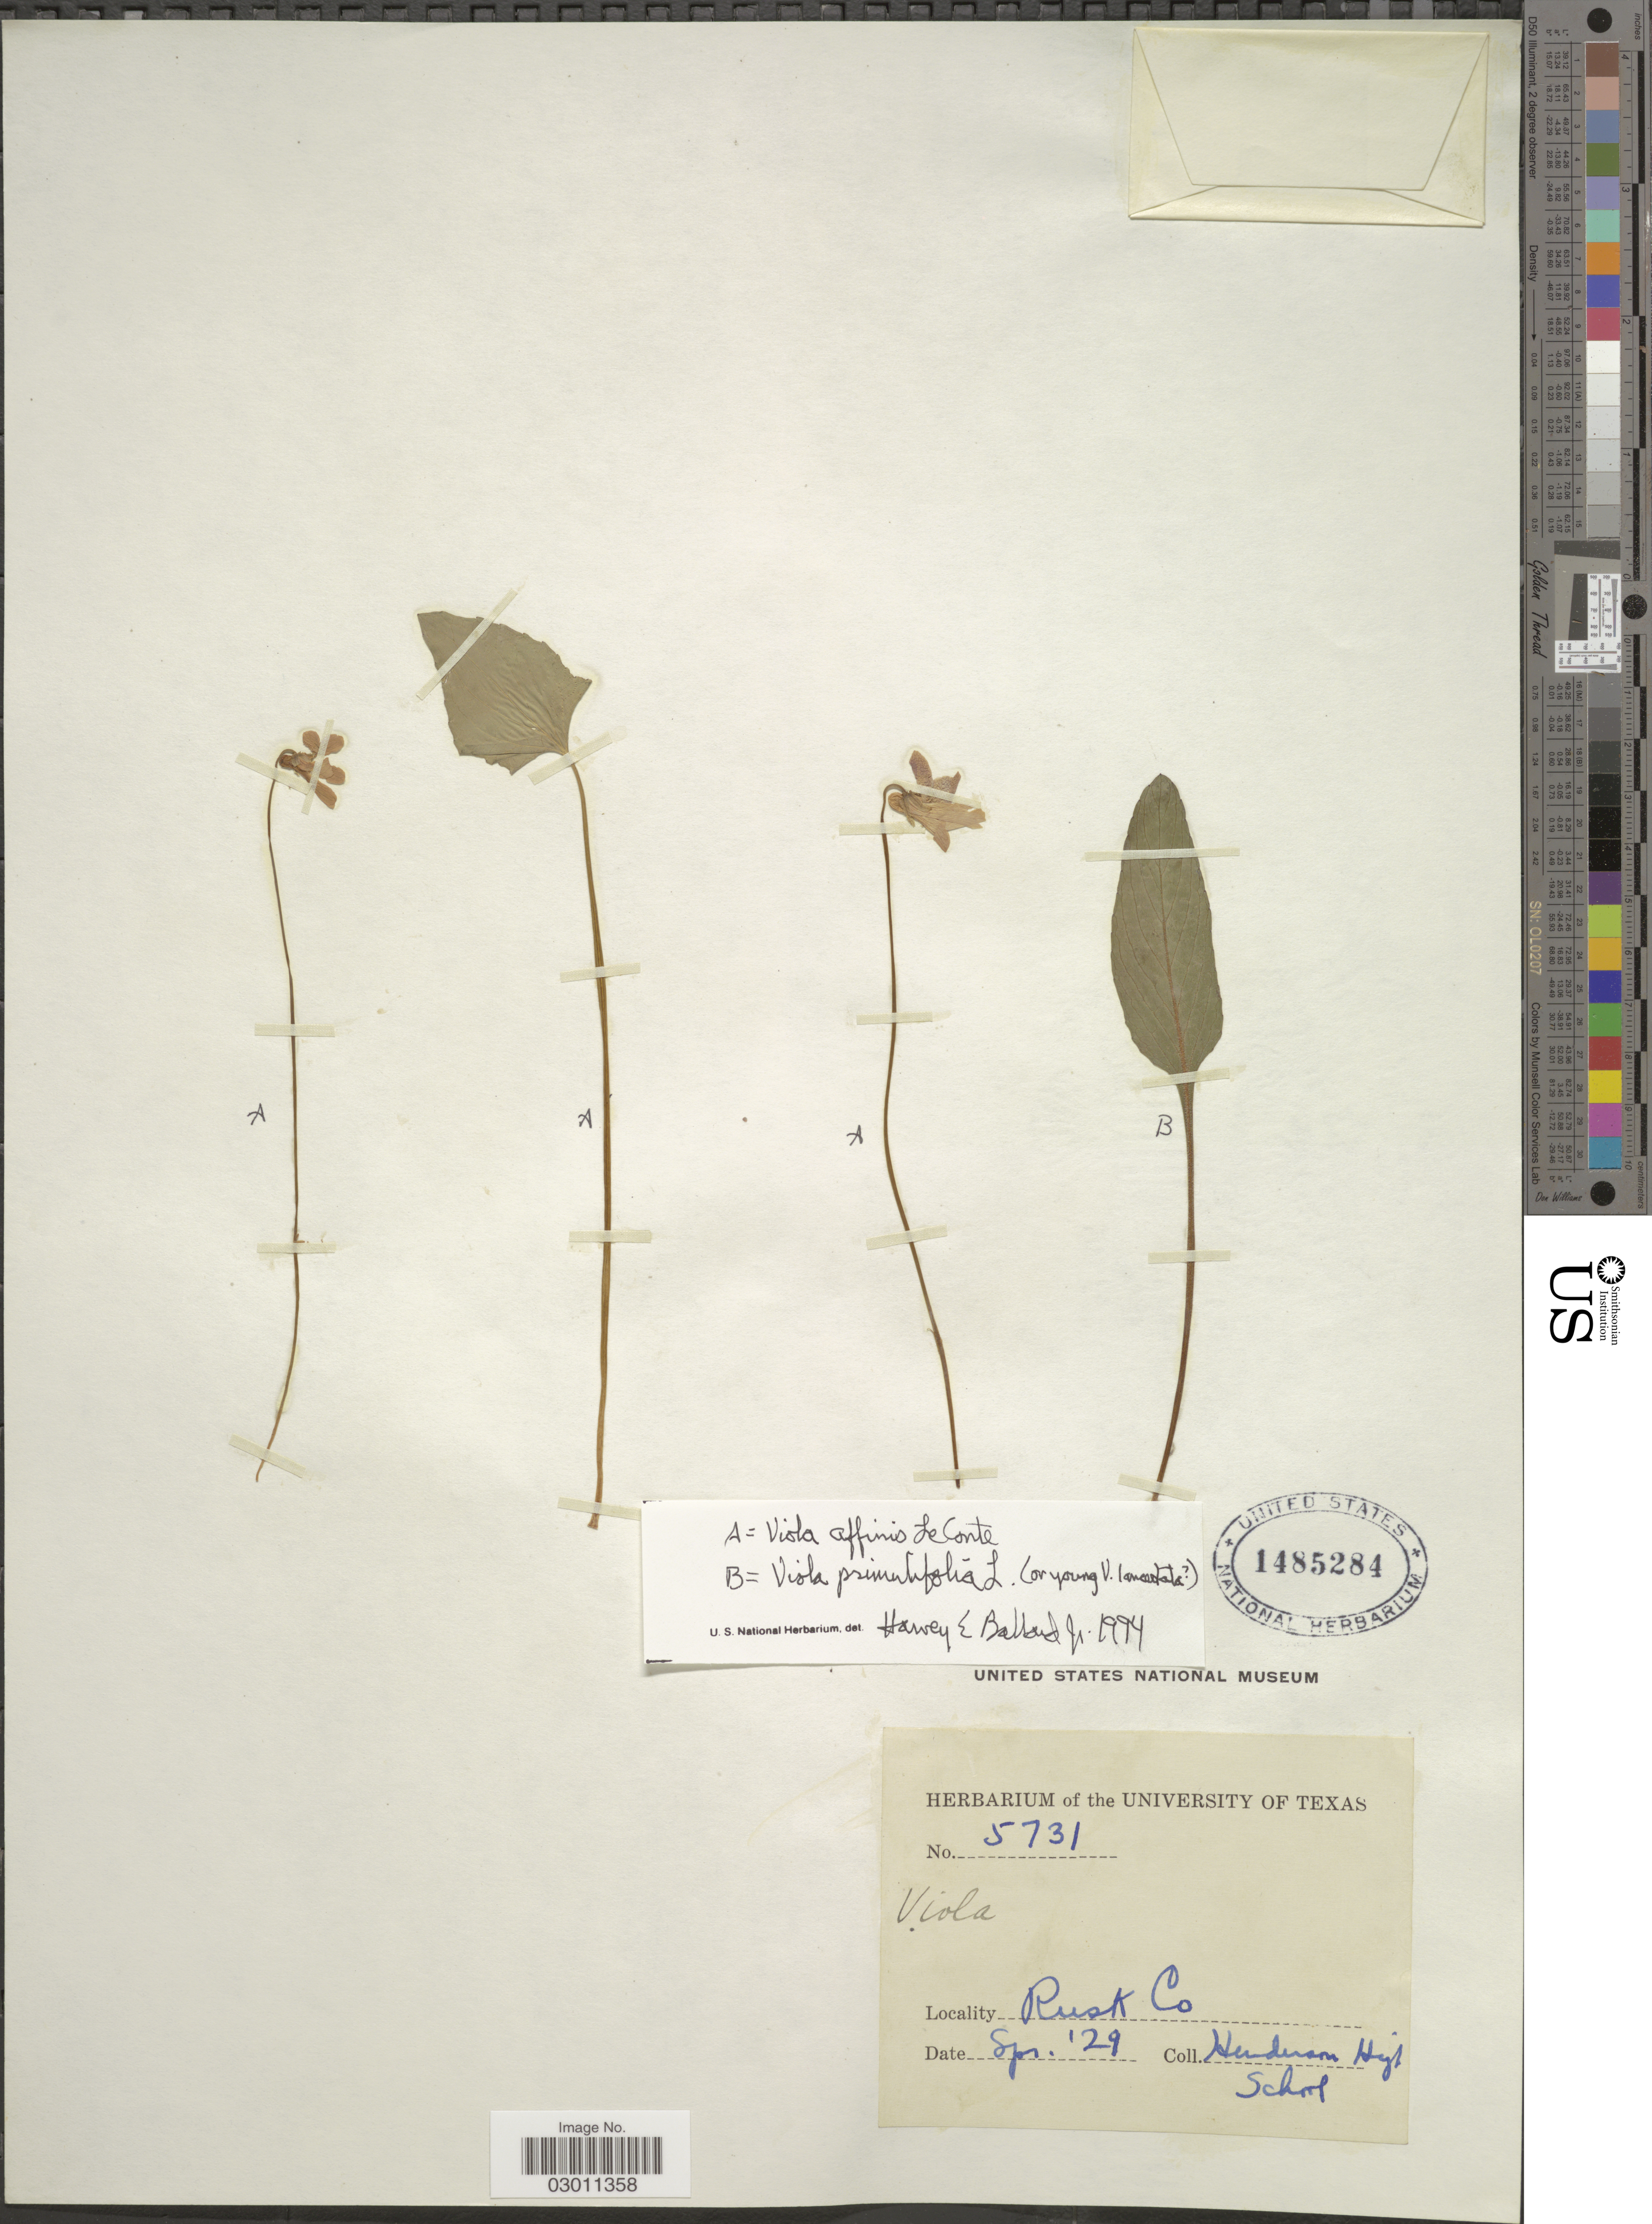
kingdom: Plantae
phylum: Tracheophyta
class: Magnoliopsida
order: Malpighiales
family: Violaceae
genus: Viola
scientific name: Viola affinis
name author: LeConte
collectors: Henderson High School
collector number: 5731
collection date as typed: Transcribed d/m/y: /9/29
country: United States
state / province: Texas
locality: Rusk Co.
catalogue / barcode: US 1485284